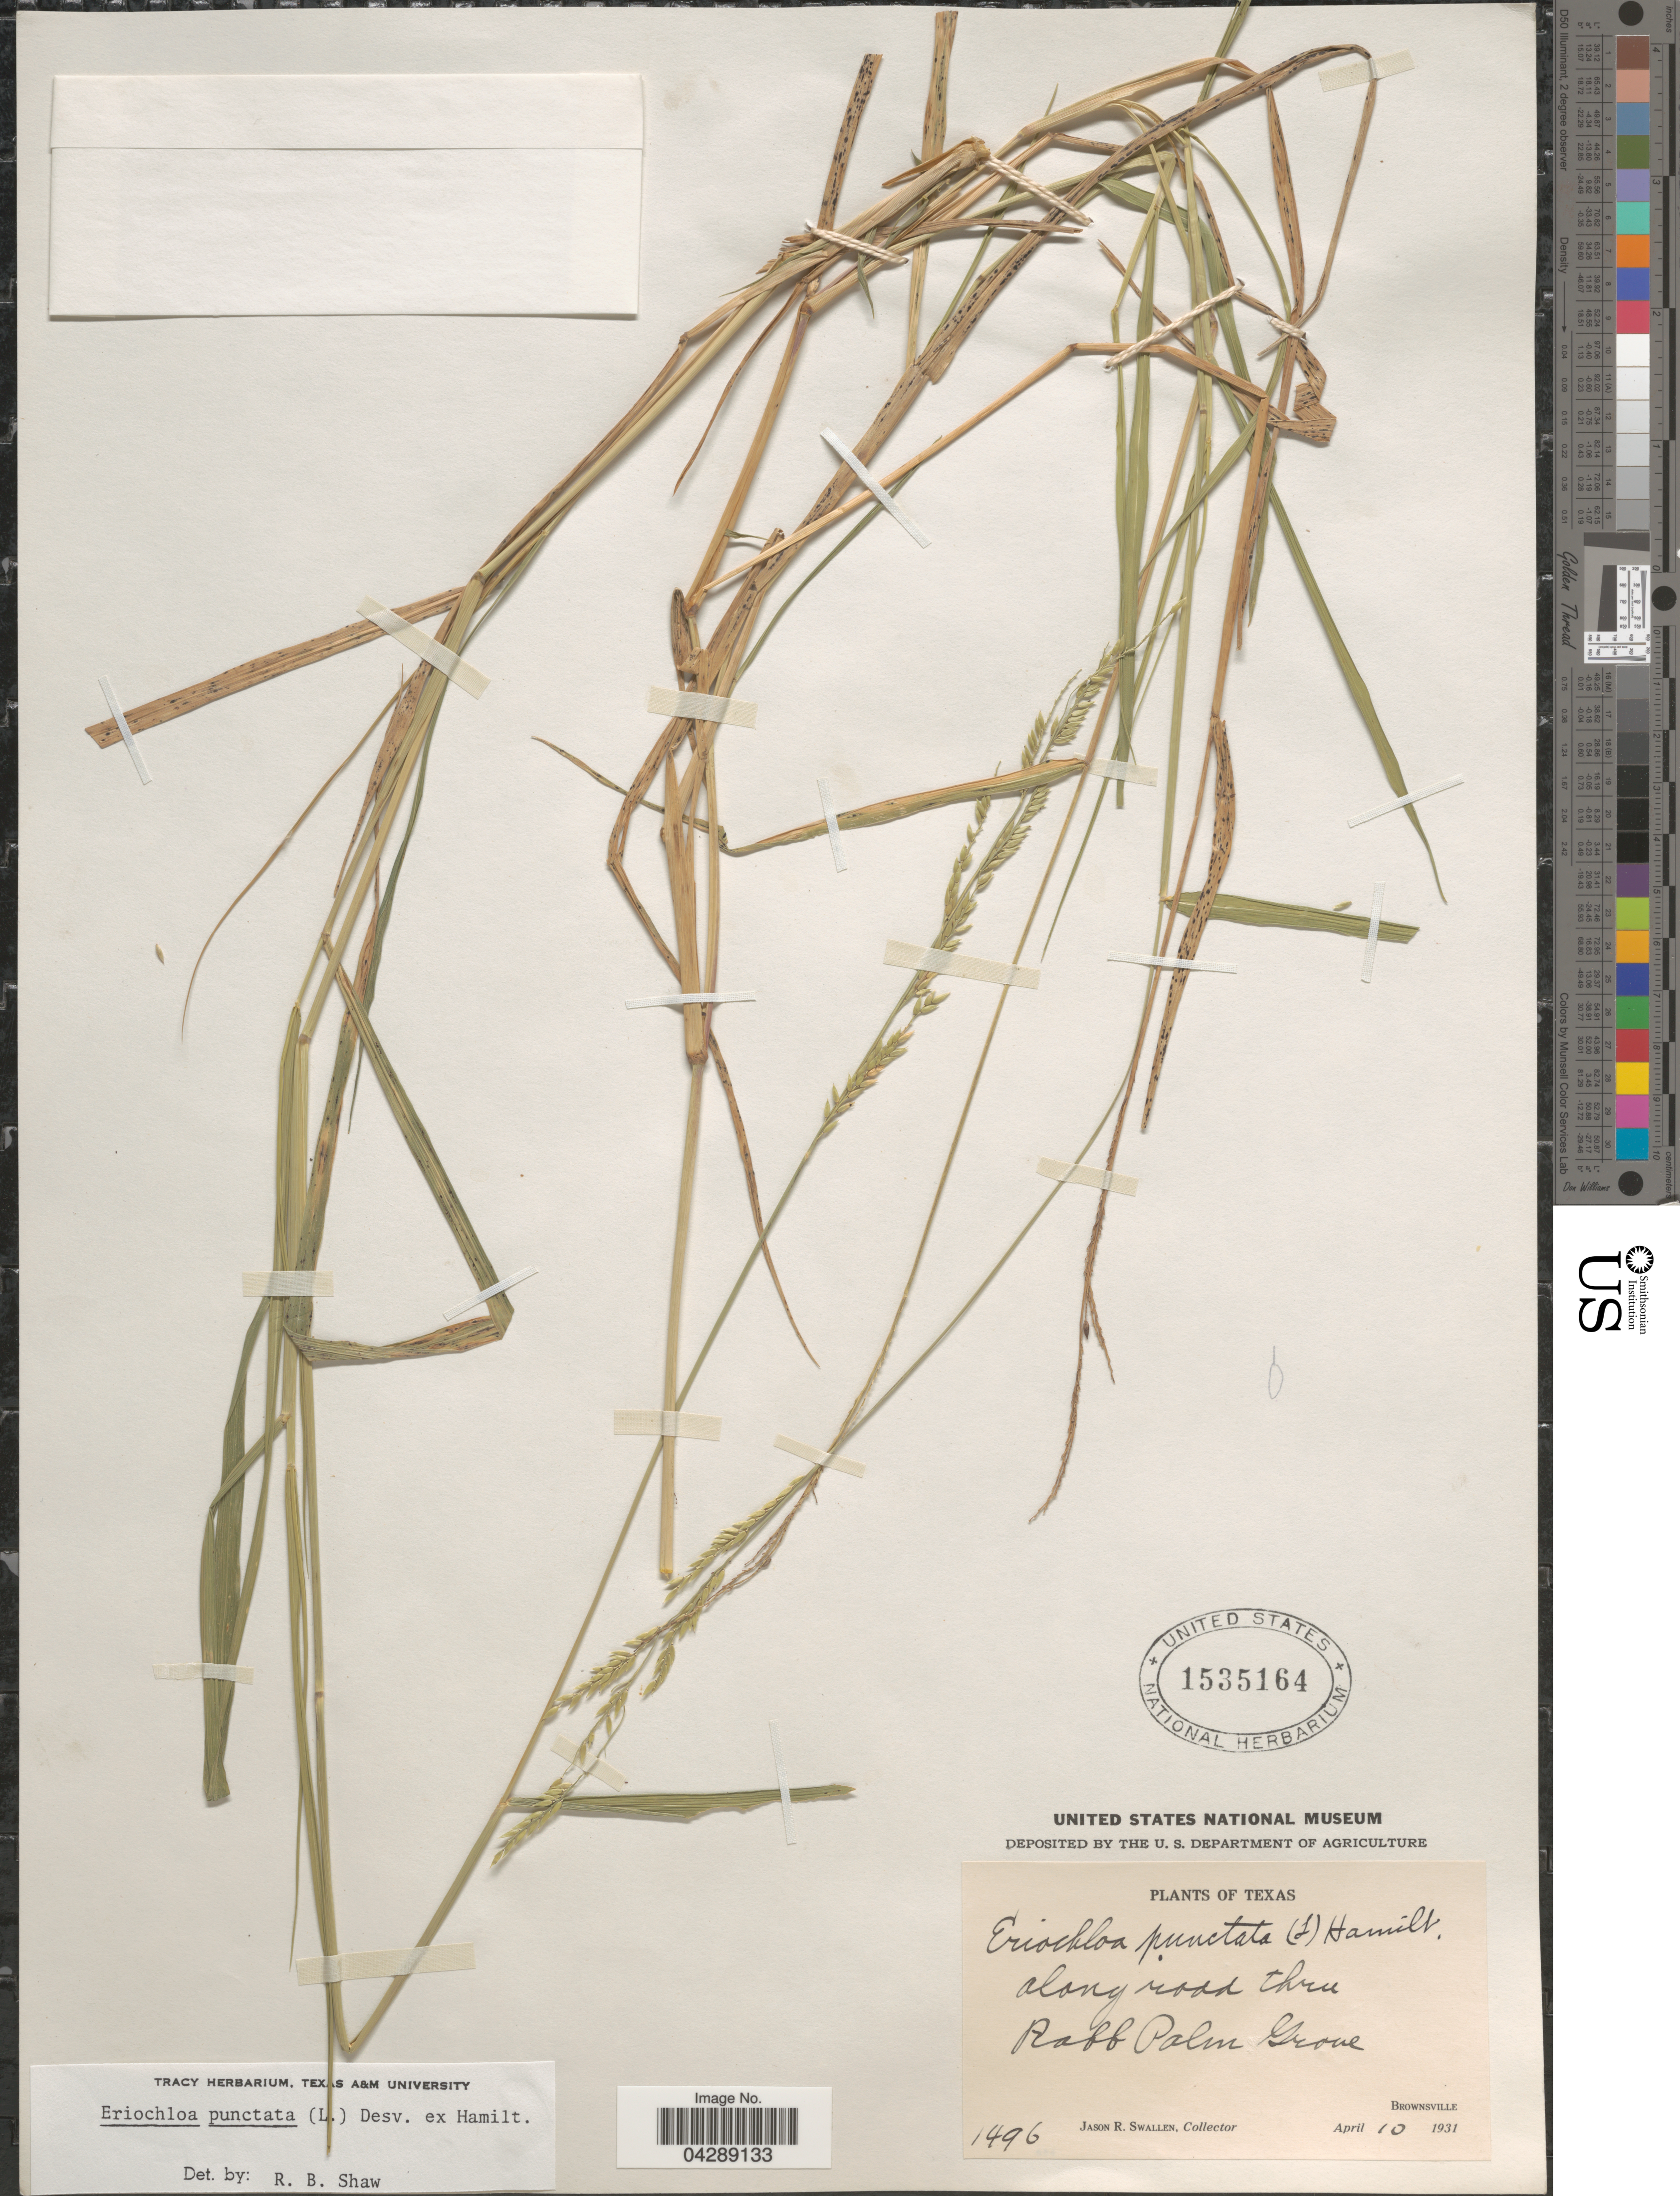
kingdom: Plantae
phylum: Tracheophyta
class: Liliopsida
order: Poales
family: Poaceae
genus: Eriochloa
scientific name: Eriochloa punctata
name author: (L.) Desv. ex Ham.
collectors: J. R. Swallen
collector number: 1496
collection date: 1931-04-10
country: United States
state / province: Texas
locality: Along road thru Rabb Palm Grove. Brownsville.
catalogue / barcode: US 1535164